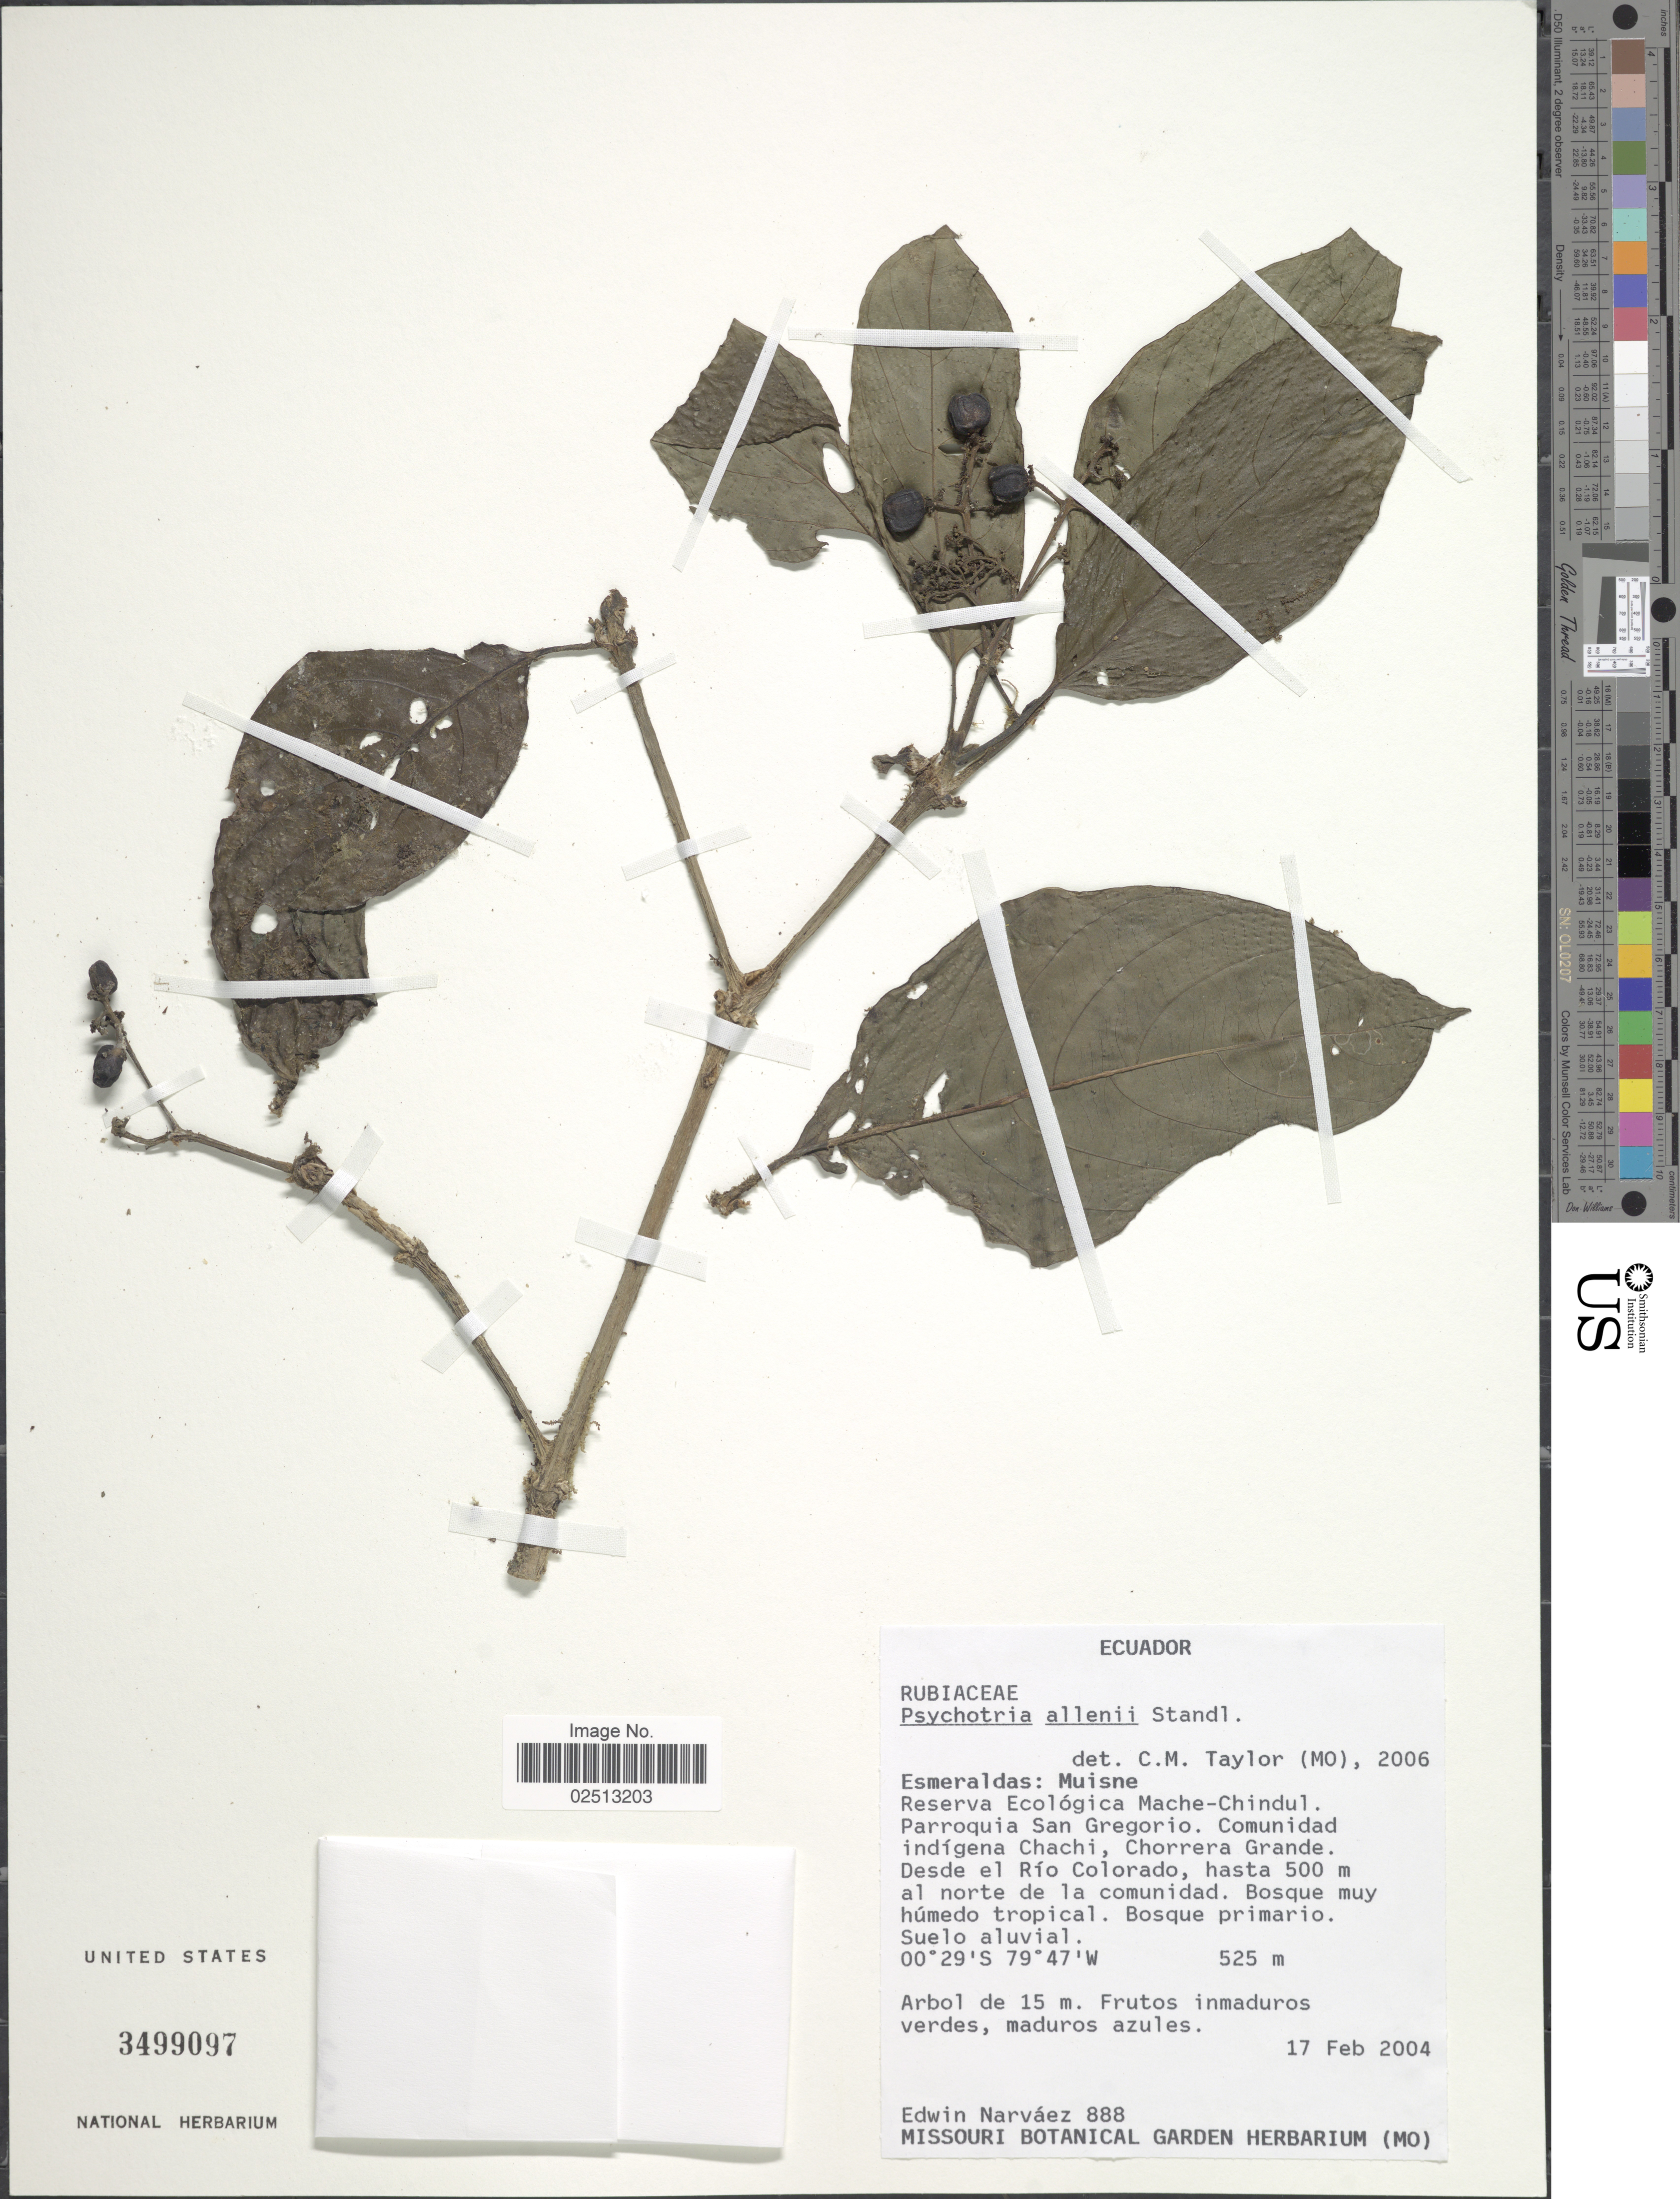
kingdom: Plantae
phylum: Tracheophyta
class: Magnoliopsida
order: Gentianales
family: Rubiaceae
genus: Psychotria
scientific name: Psychotria allenii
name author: Standl. in Woodson & Schery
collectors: E. Narváez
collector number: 888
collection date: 2004-02-17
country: Ecuador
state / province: Esmeraldas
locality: Esmeraldas: Muisne. Reserva Ecologica Mache-Chindul. Parroquia San Gregorio. Comunidad indigena Chachi, Chorrera Grande. Desde el Rio Colorado, 500 m al norte de la comunidad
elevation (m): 525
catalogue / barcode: US 3499097